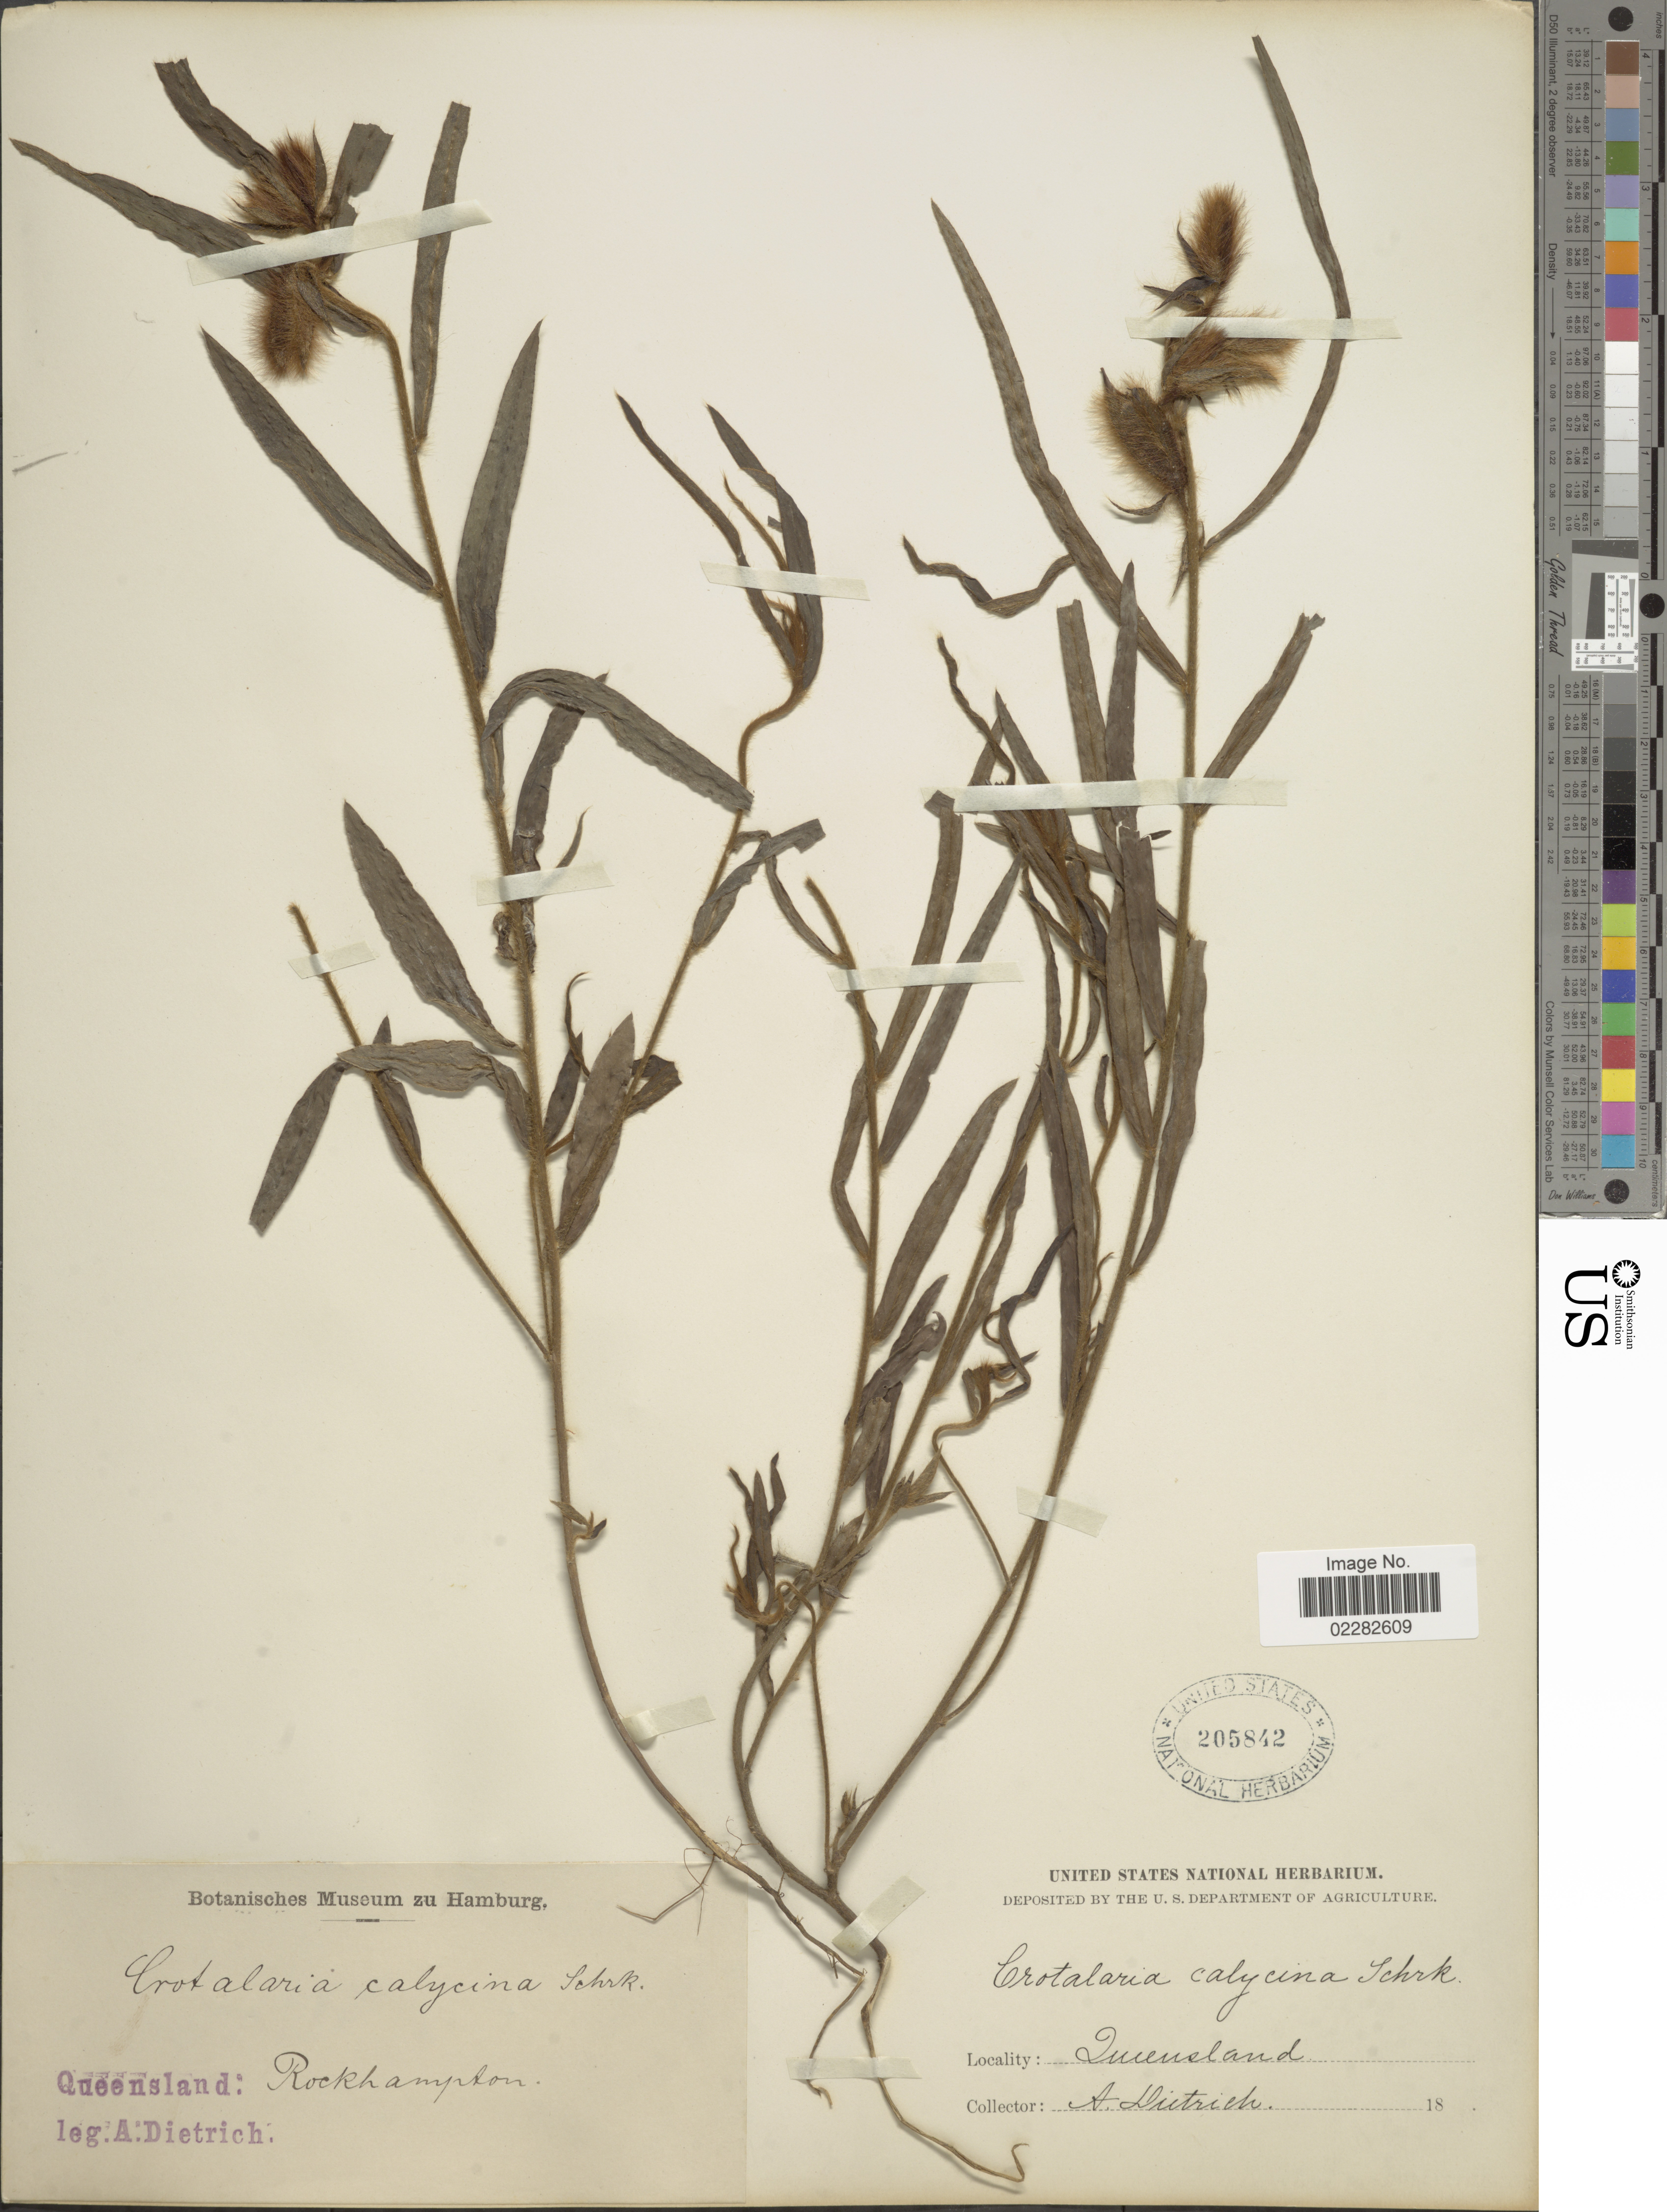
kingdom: Plantae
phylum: Tracheophyta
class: Magnoliopsida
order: Fabales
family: Fabaceae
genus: Crotalaria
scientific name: Crotalaria calycina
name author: Schrank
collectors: A. Dietrich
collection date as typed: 18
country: Australia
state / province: Queensland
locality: Rockhampton.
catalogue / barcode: US 205842